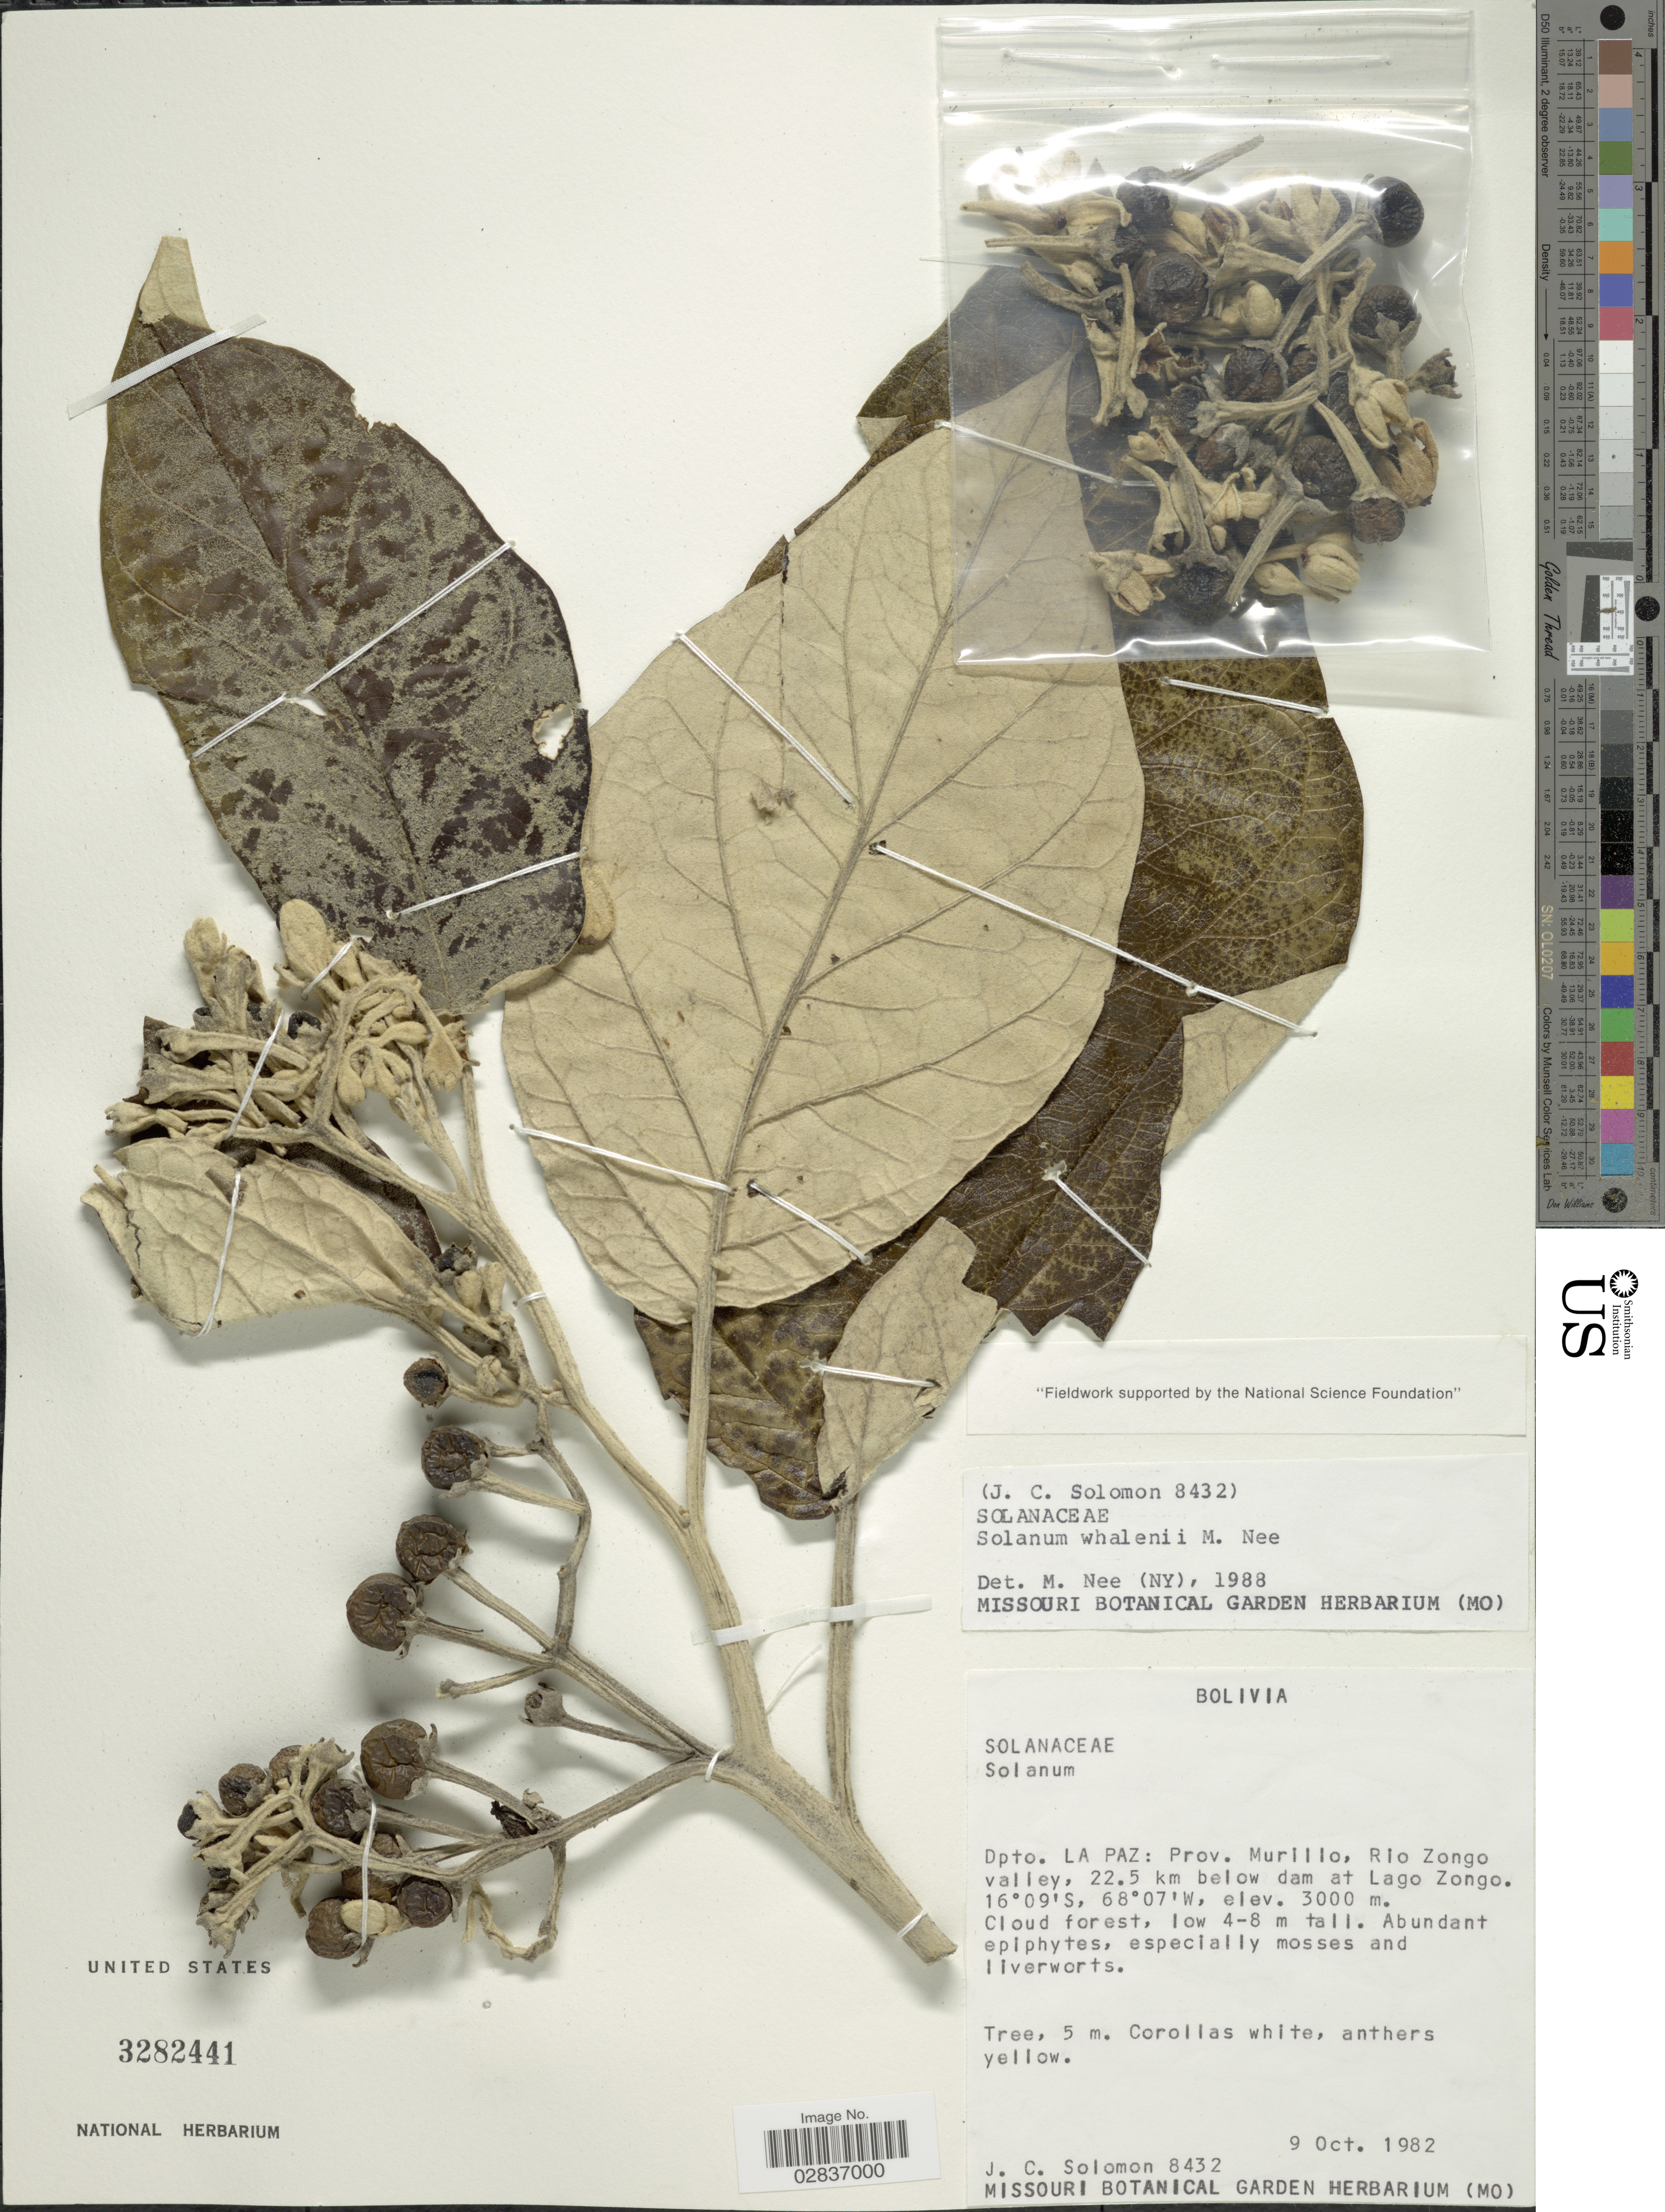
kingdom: Plantae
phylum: Tracheophyta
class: Magnoliopsida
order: Solanales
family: Solanaceae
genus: Solanum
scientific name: Solanum whalenii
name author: M. Nee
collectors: J. C. Solomon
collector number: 8432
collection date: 1982-10-09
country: Bolivia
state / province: La Paz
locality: Dpto. La Paz: Prov. Murillo, Rio Zongo valley, 22.5 km below dam at Lago Zongo.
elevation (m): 3000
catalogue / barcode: US 3282441